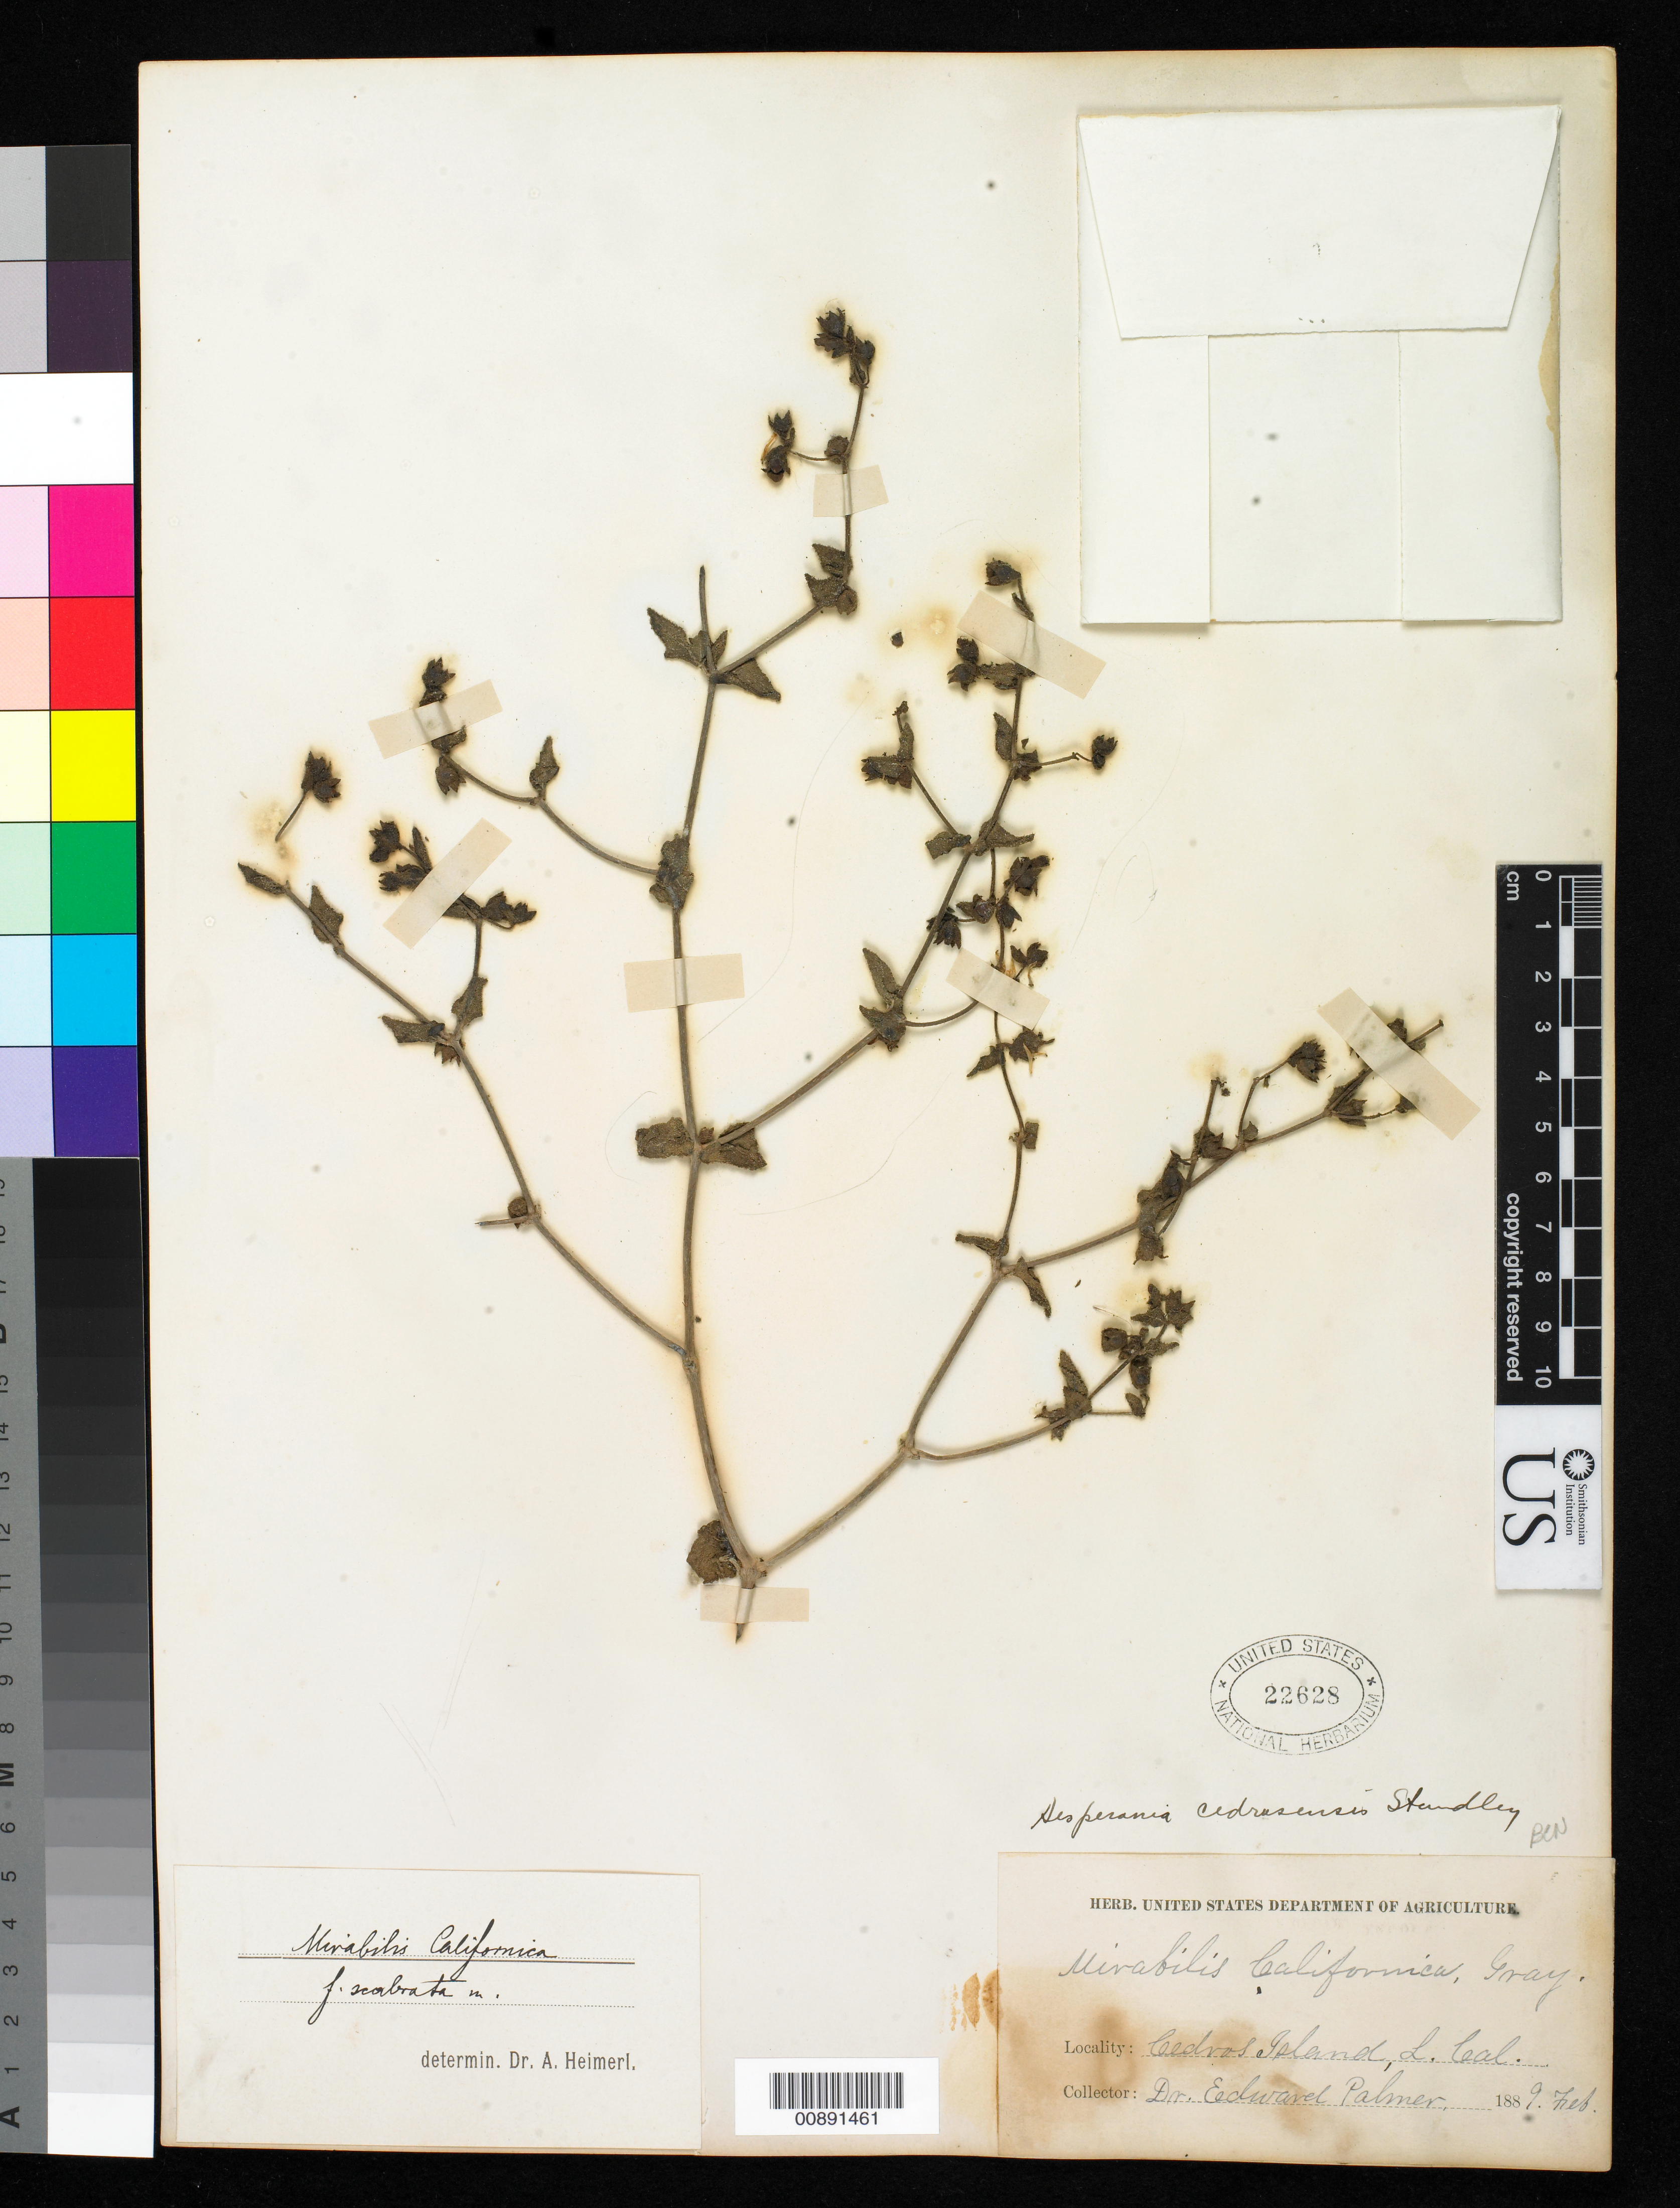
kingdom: Plantae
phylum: Tracheophyta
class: Magnoliopsida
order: Caryophyllales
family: Nyctaginaceae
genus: Mirabilis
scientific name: Mirabilis laevis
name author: (Benth.) Curran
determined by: Strong, Mark T., (BOT), Smithsonian Institution - National Museum of Natural History (UNITED STATES)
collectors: E. Palmer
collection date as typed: Feb 1889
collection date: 1889-02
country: Mexico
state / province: Baja California Norte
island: Cedros I.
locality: Cedros Island, Baja California.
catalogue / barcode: US 22628